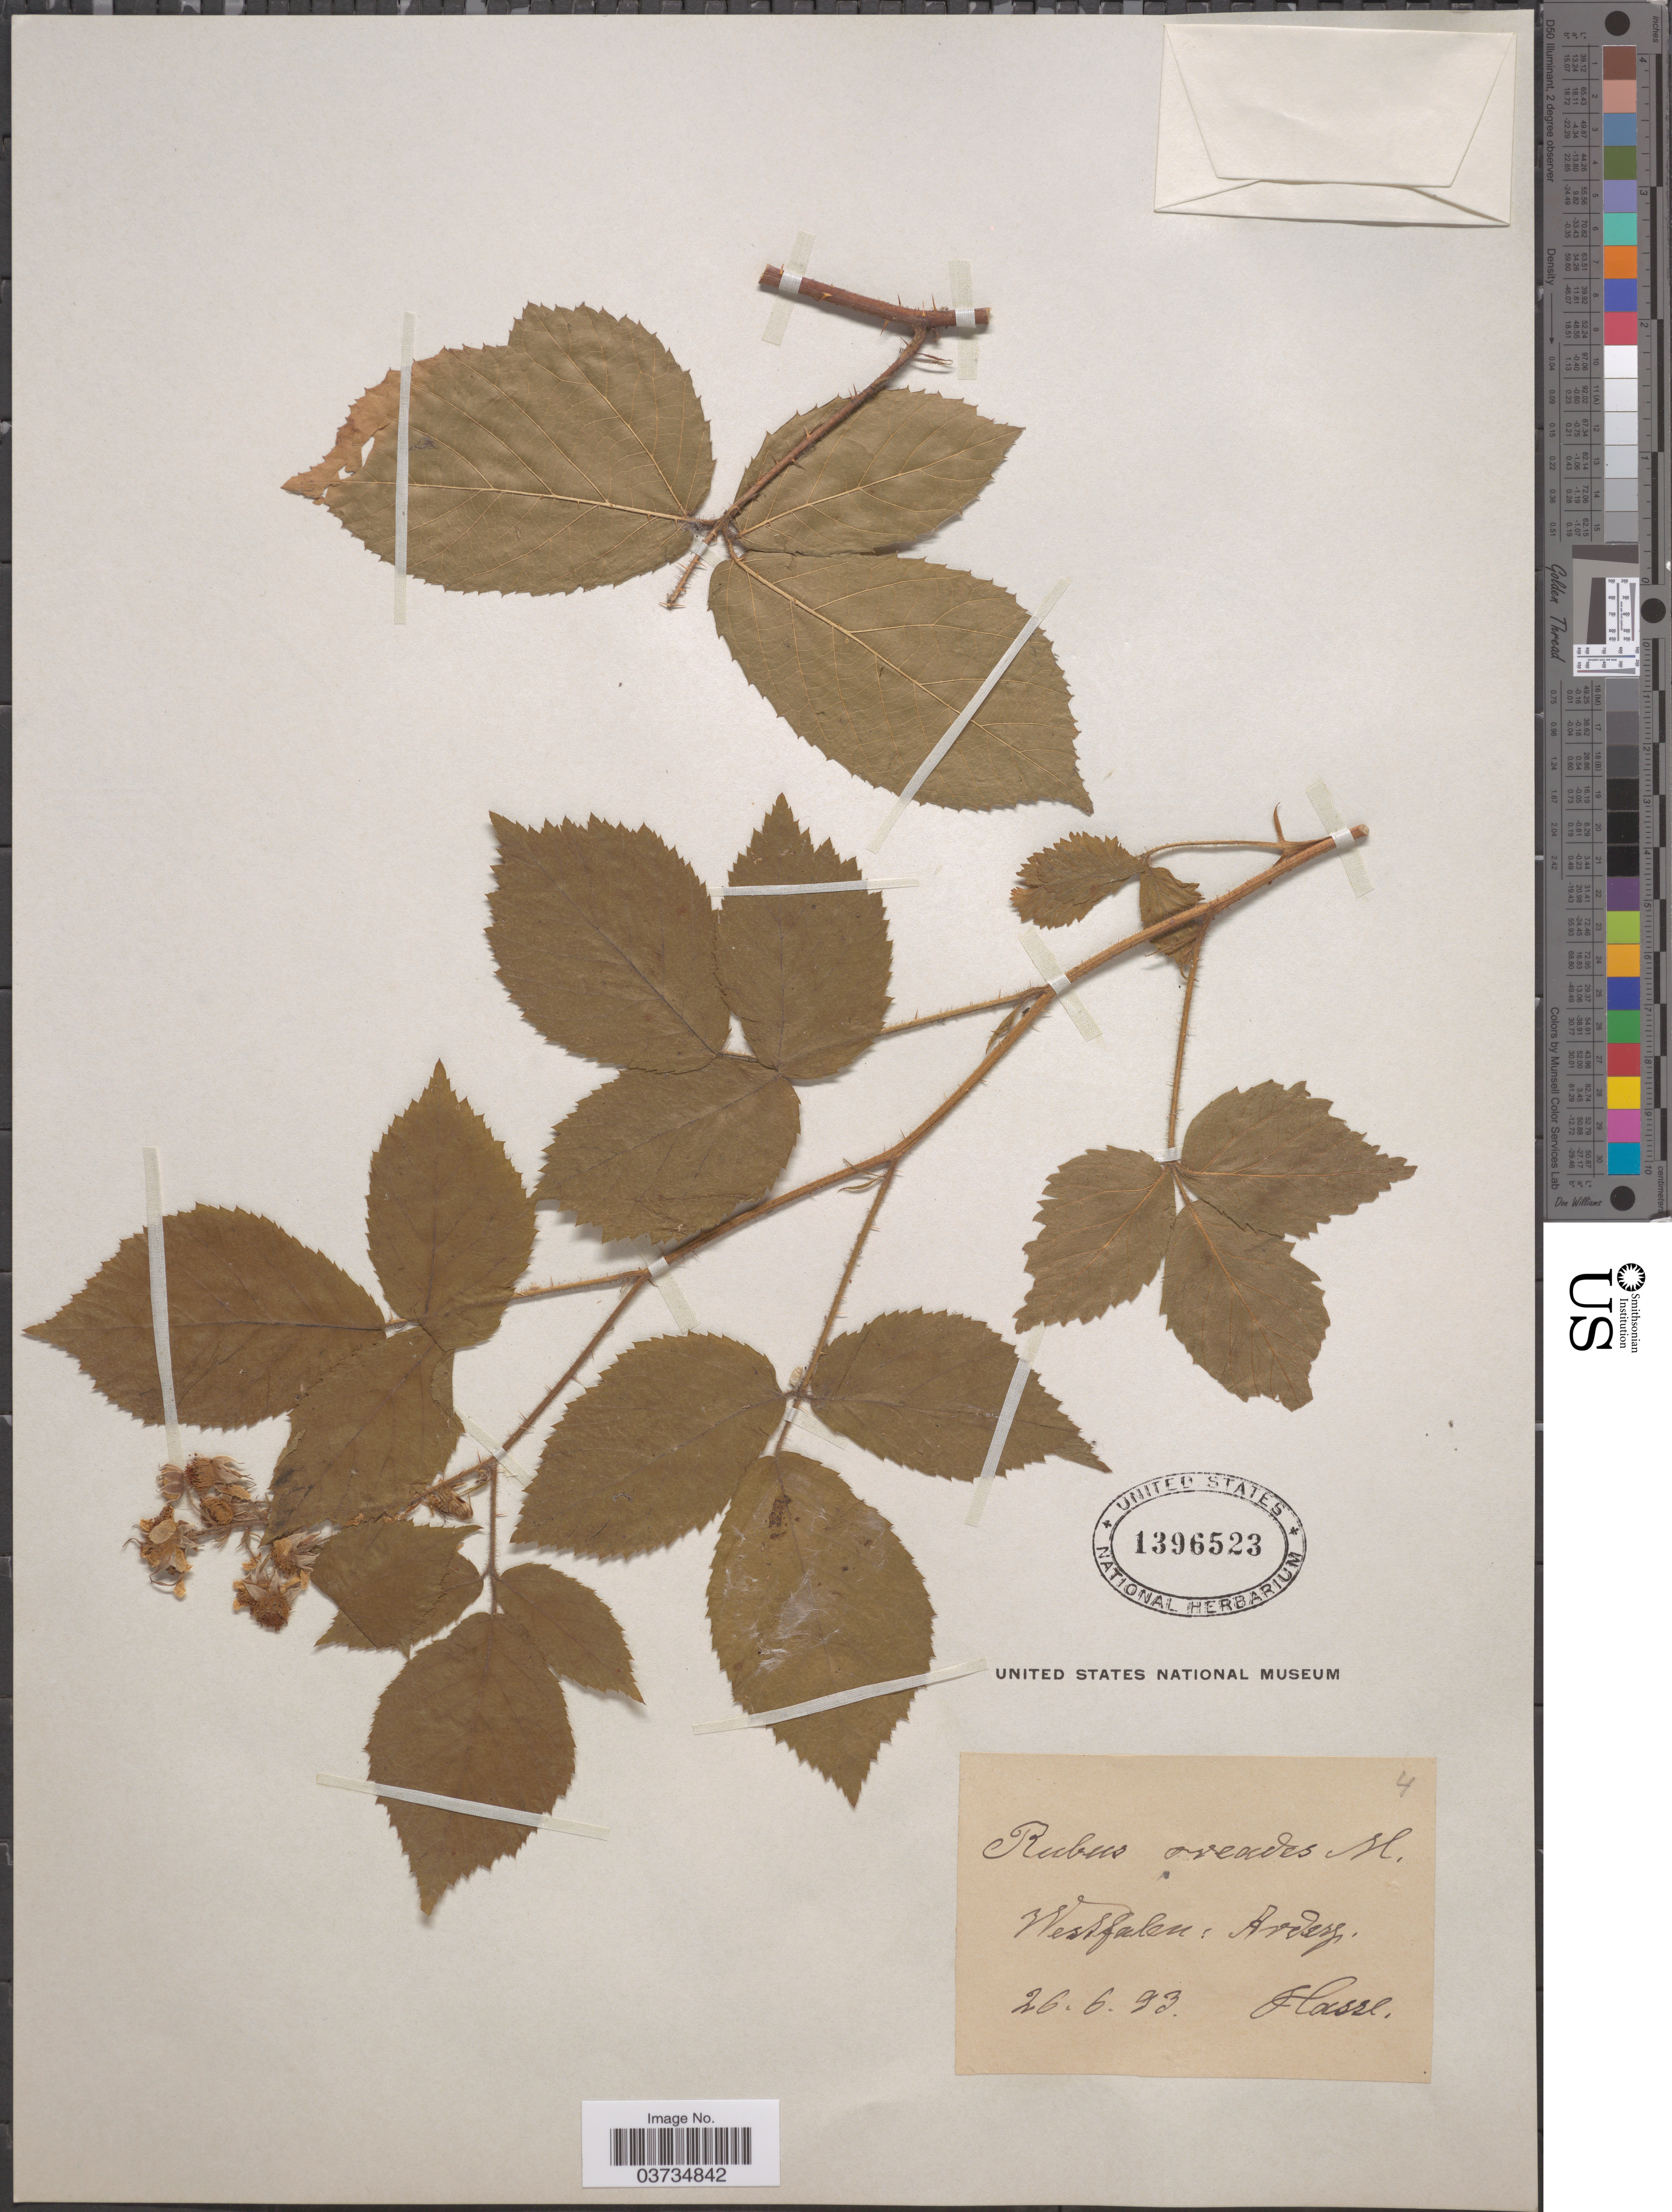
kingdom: Plantae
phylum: Tracheophyta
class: Magnoliopsida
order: Rosales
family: Rosaceae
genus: Rubus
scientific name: Rubus oreades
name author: P.J. Müll. & Wirtg.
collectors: -. Hasse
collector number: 4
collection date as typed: Transcribed d/m/y: 26/6/93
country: Germany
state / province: Nordrhein-Westfalen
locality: Westfalen: Ardey.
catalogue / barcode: US 1396523